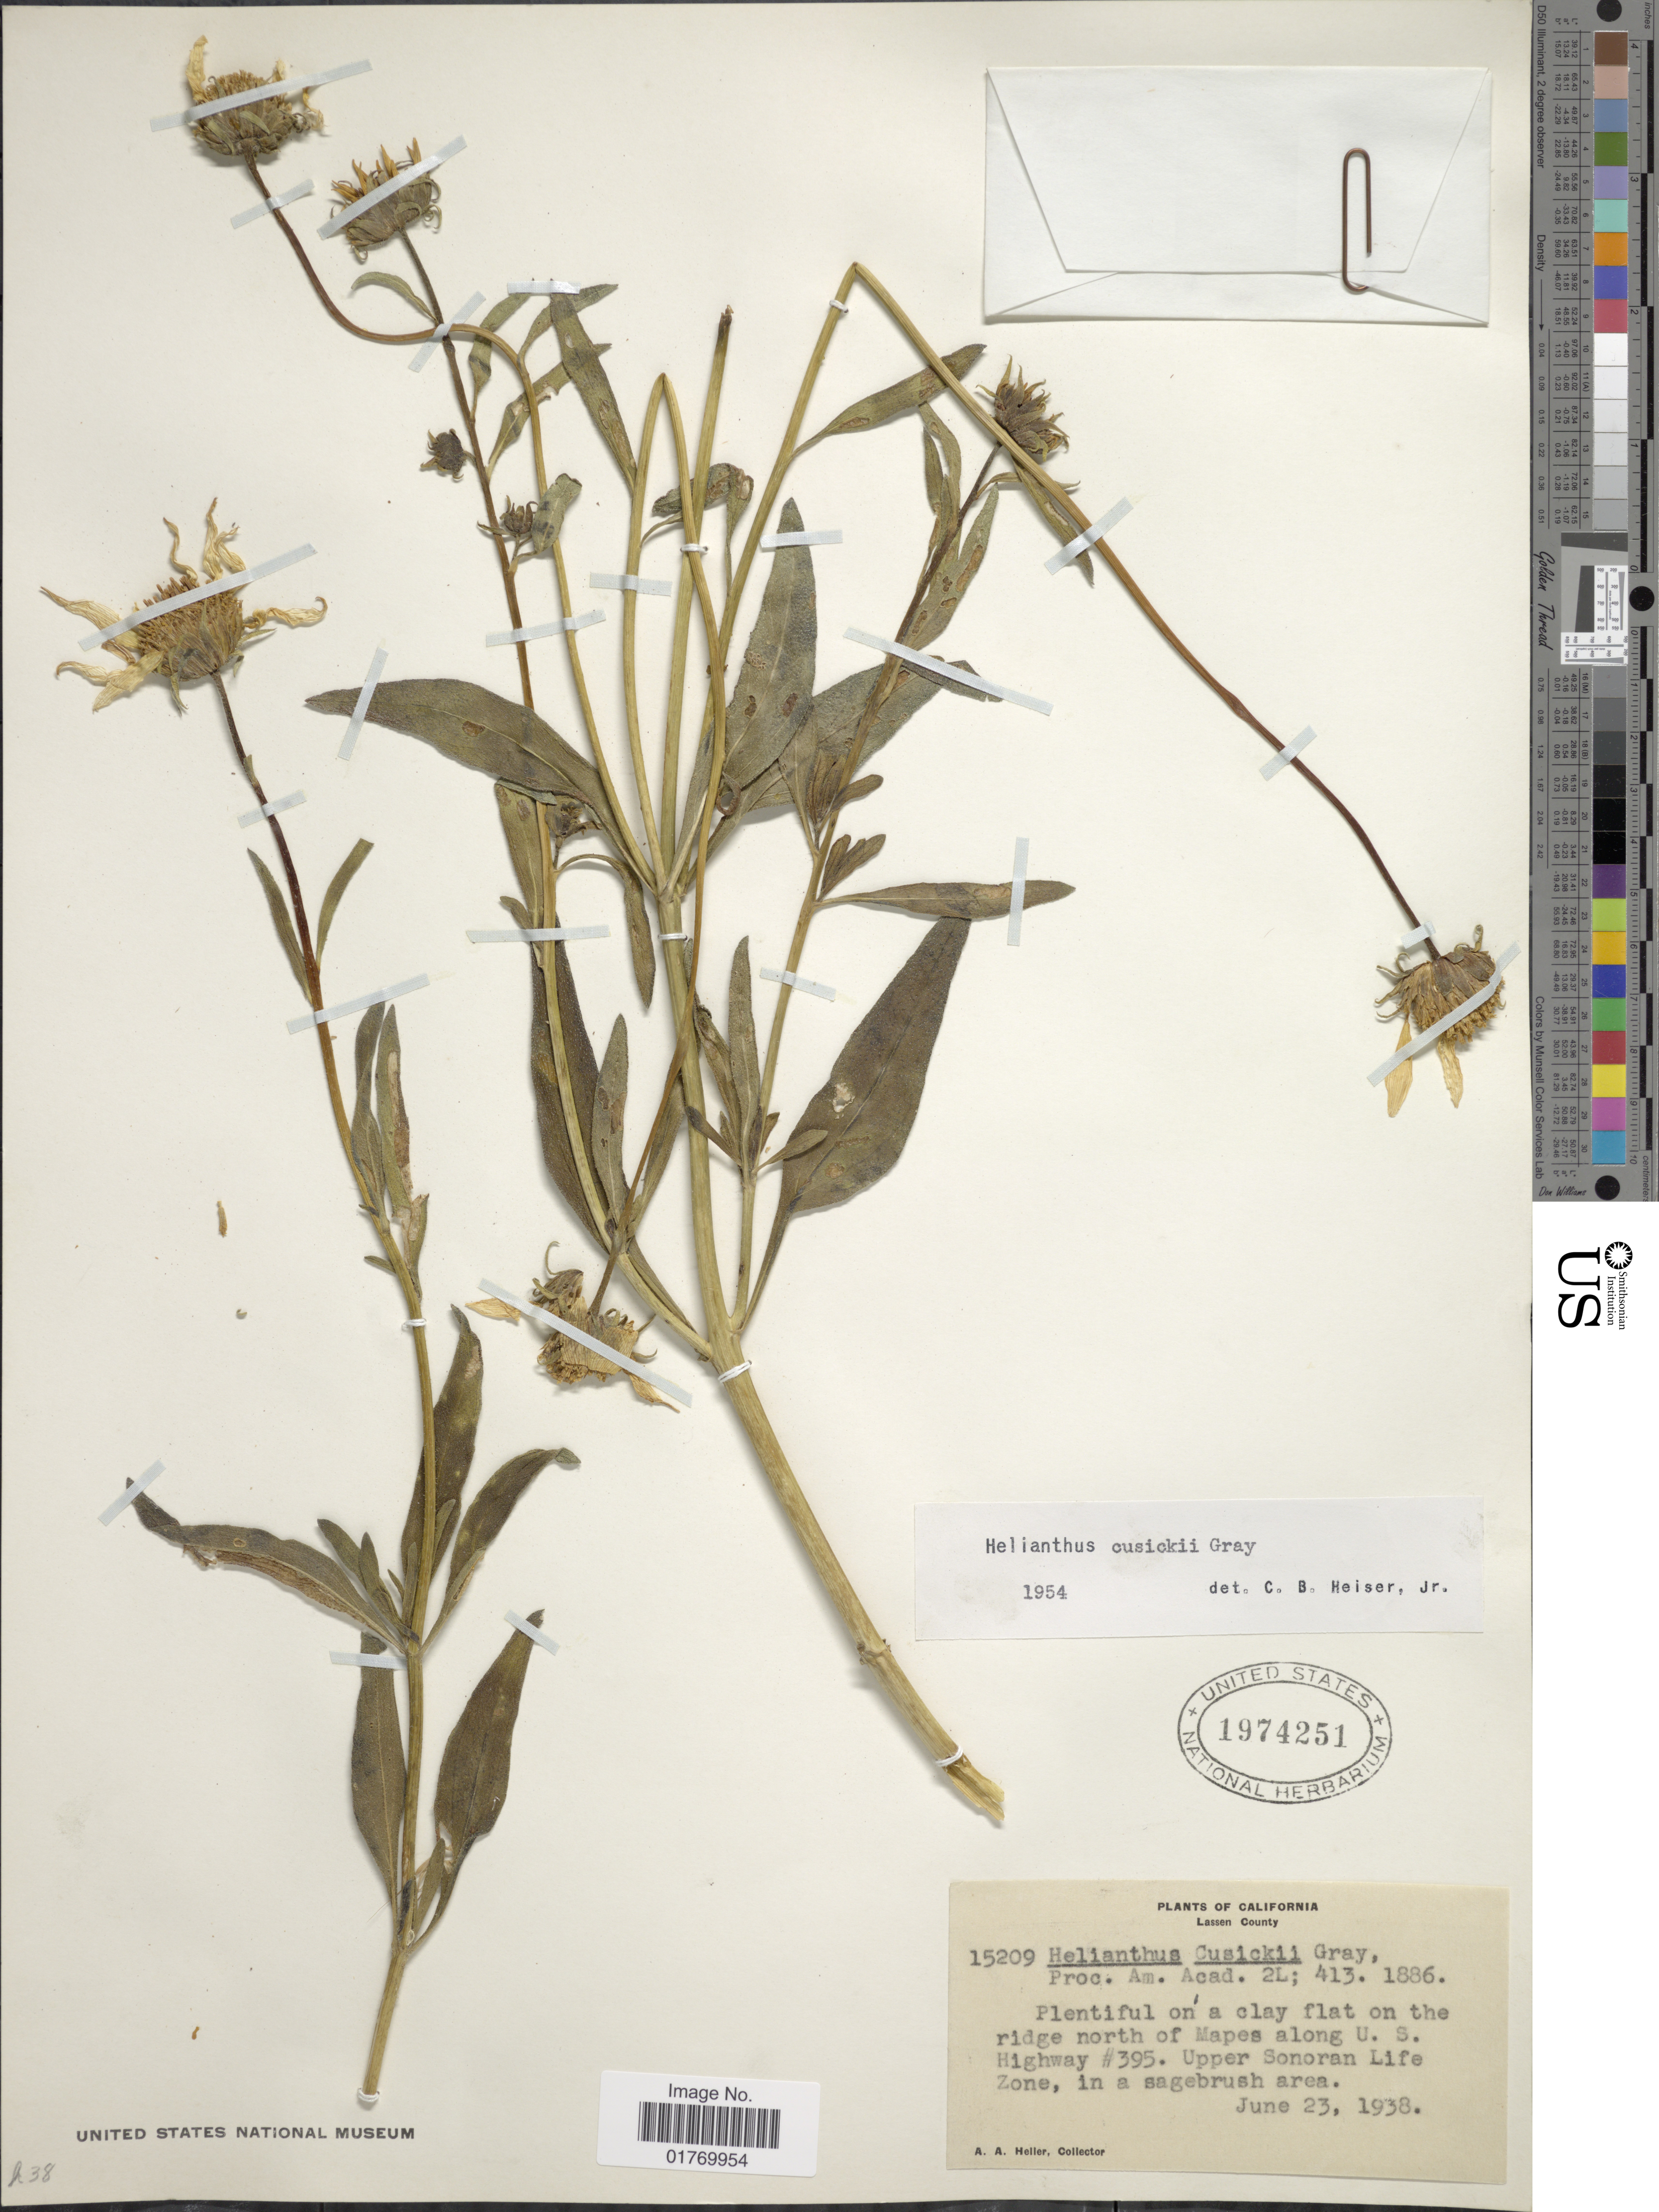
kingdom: Plantae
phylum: Tracheophyta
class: Magnoliopsida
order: Asterales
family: Asteraceae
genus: Helianthus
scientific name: Helianthus cusickii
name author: A. Gray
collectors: A. A. Heller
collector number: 15209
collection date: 1938-06-23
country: United States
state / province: California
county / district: Lassen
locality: Lassen County, Plentiful on a clay flat on the ridge north of Mapes along U. S. Highway #395, Upper Sonoran Life Zone, in a sagebrush area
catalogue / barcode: US 1974251